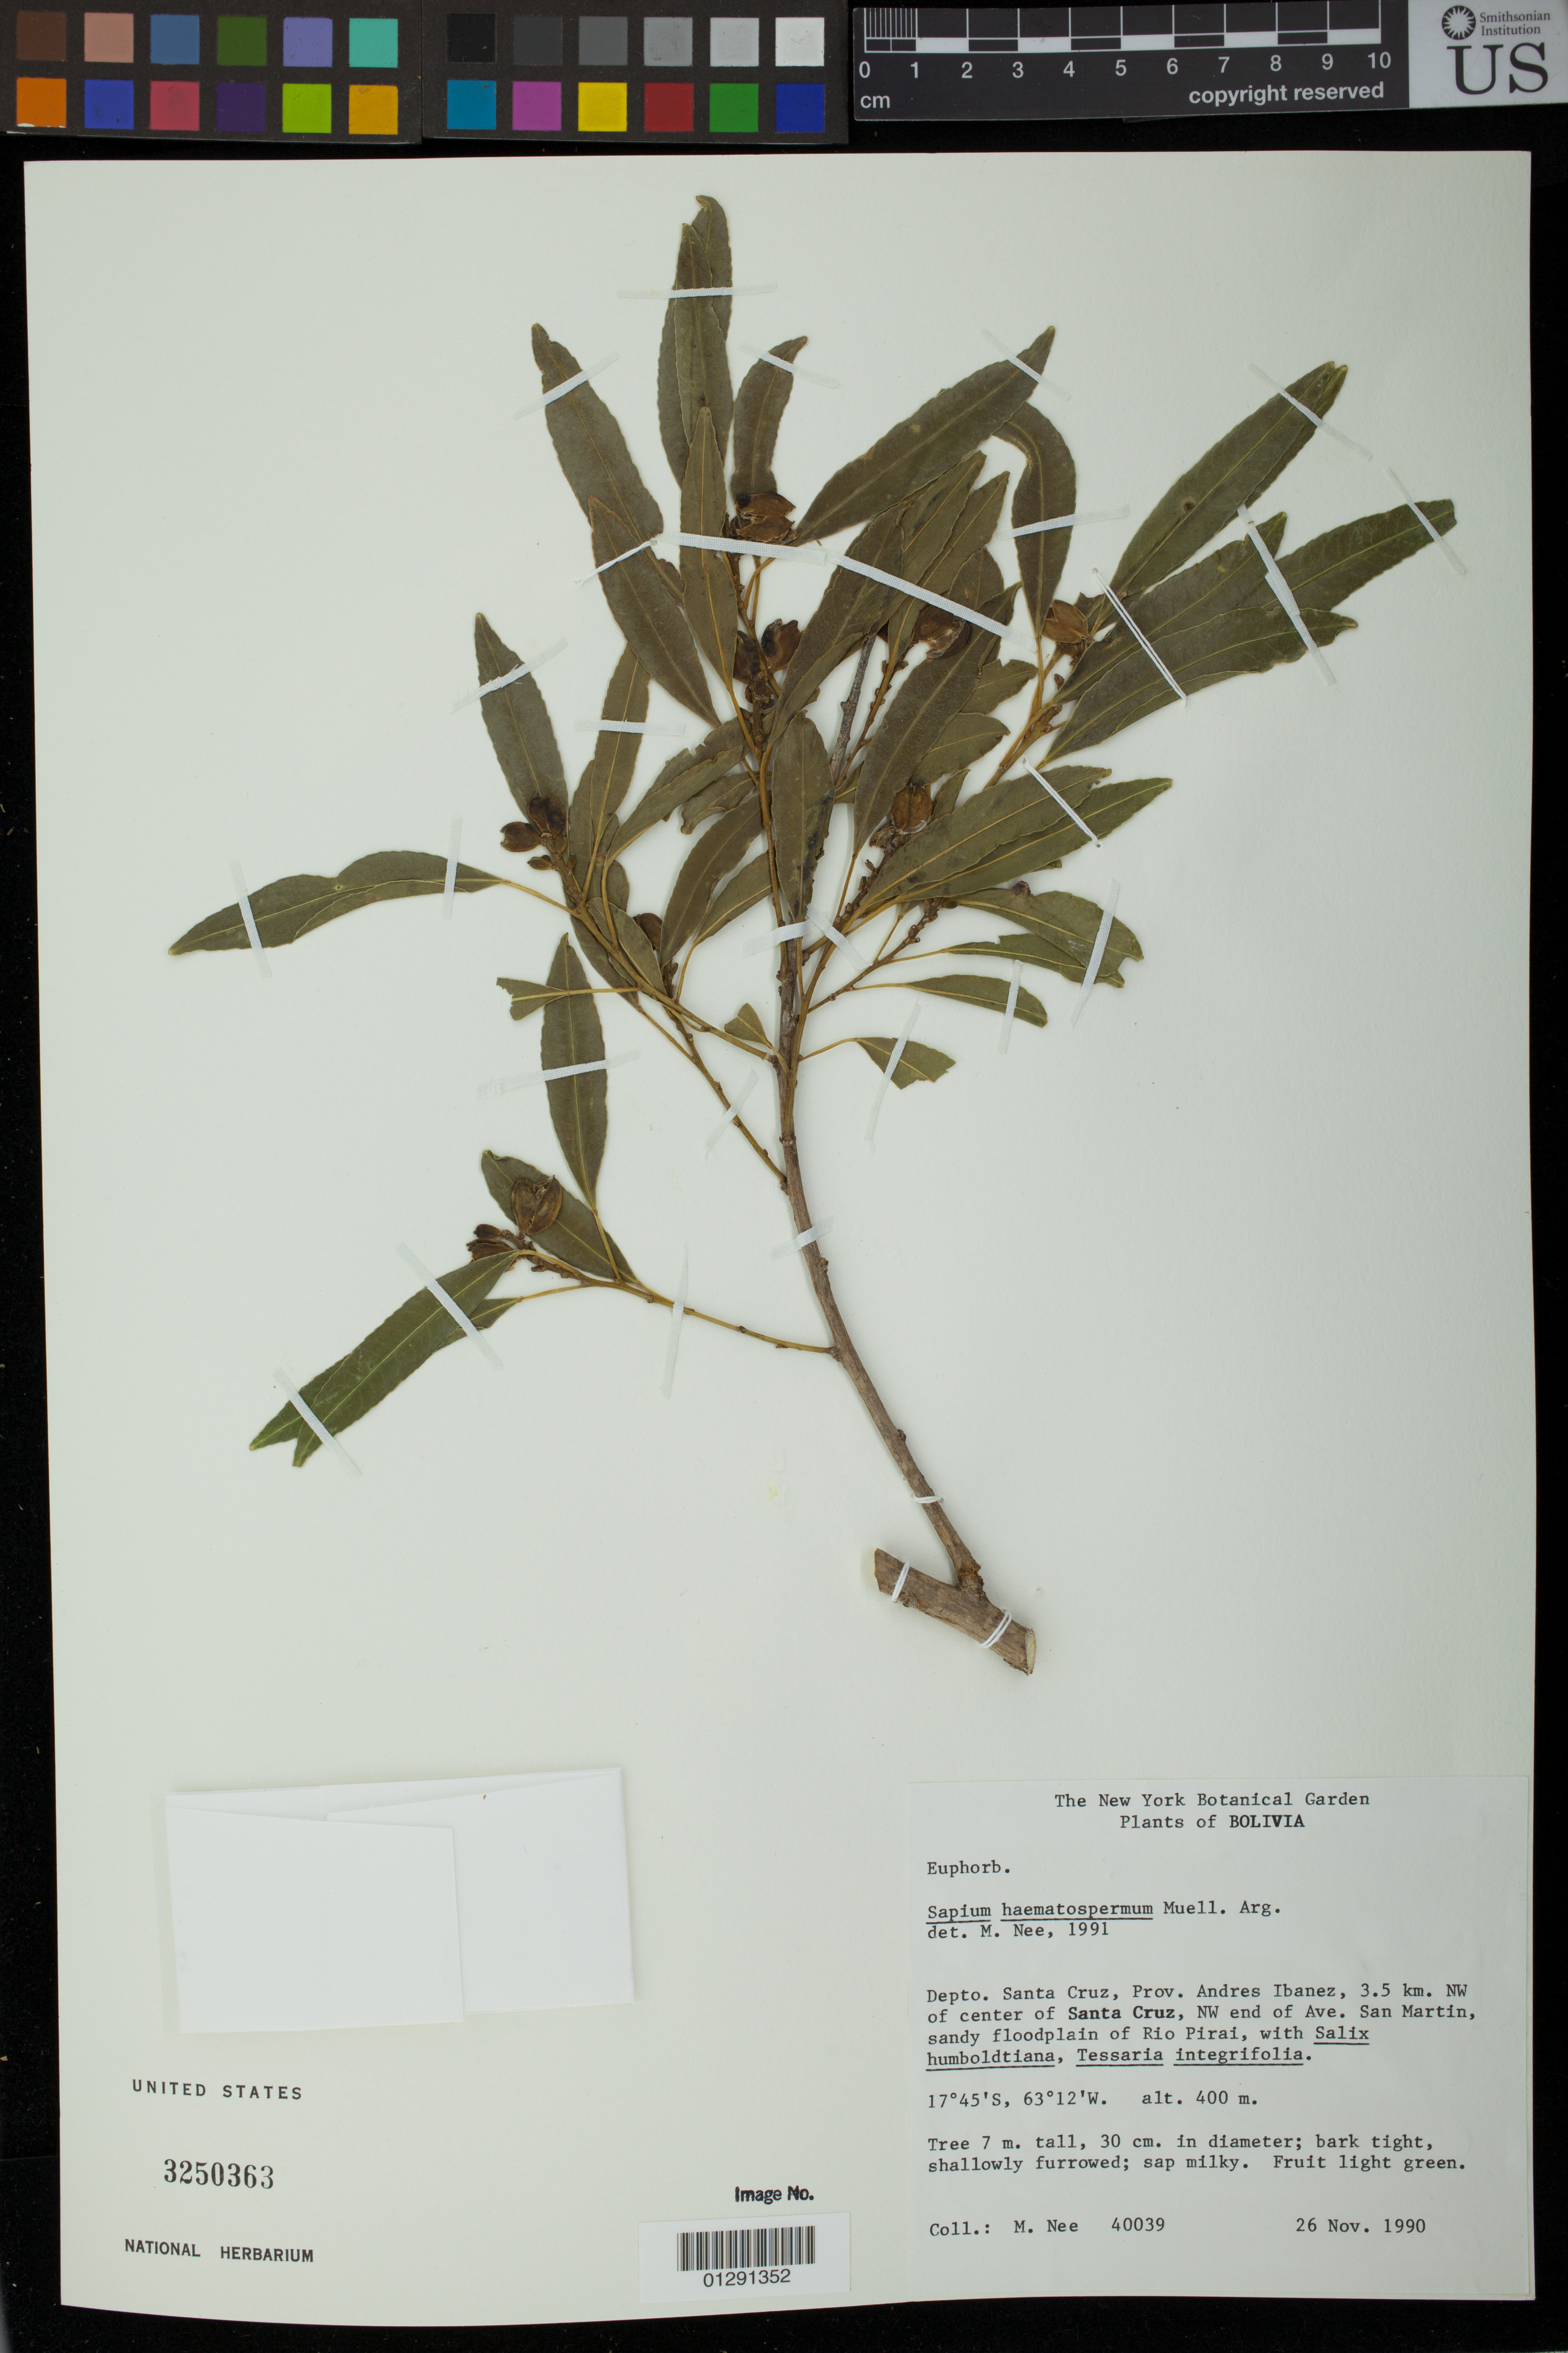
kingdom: Plantae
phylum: Tracheophyta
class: Magnoliopsida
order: Malpighiales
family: Euphorbiaceae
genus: Sapium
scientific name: Sapium glandulatum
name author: (Vell.) Pax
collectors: M. Nee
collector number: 40039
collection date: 1990-11-26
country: Bolivia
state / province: Santa Cruz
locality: Depto Santa Cruz, Prov Andres Ibanez, 3.5 kilometros, NW of center of Santa Cruz, at NW end of Ave San Martin.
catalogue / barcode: US 3250363